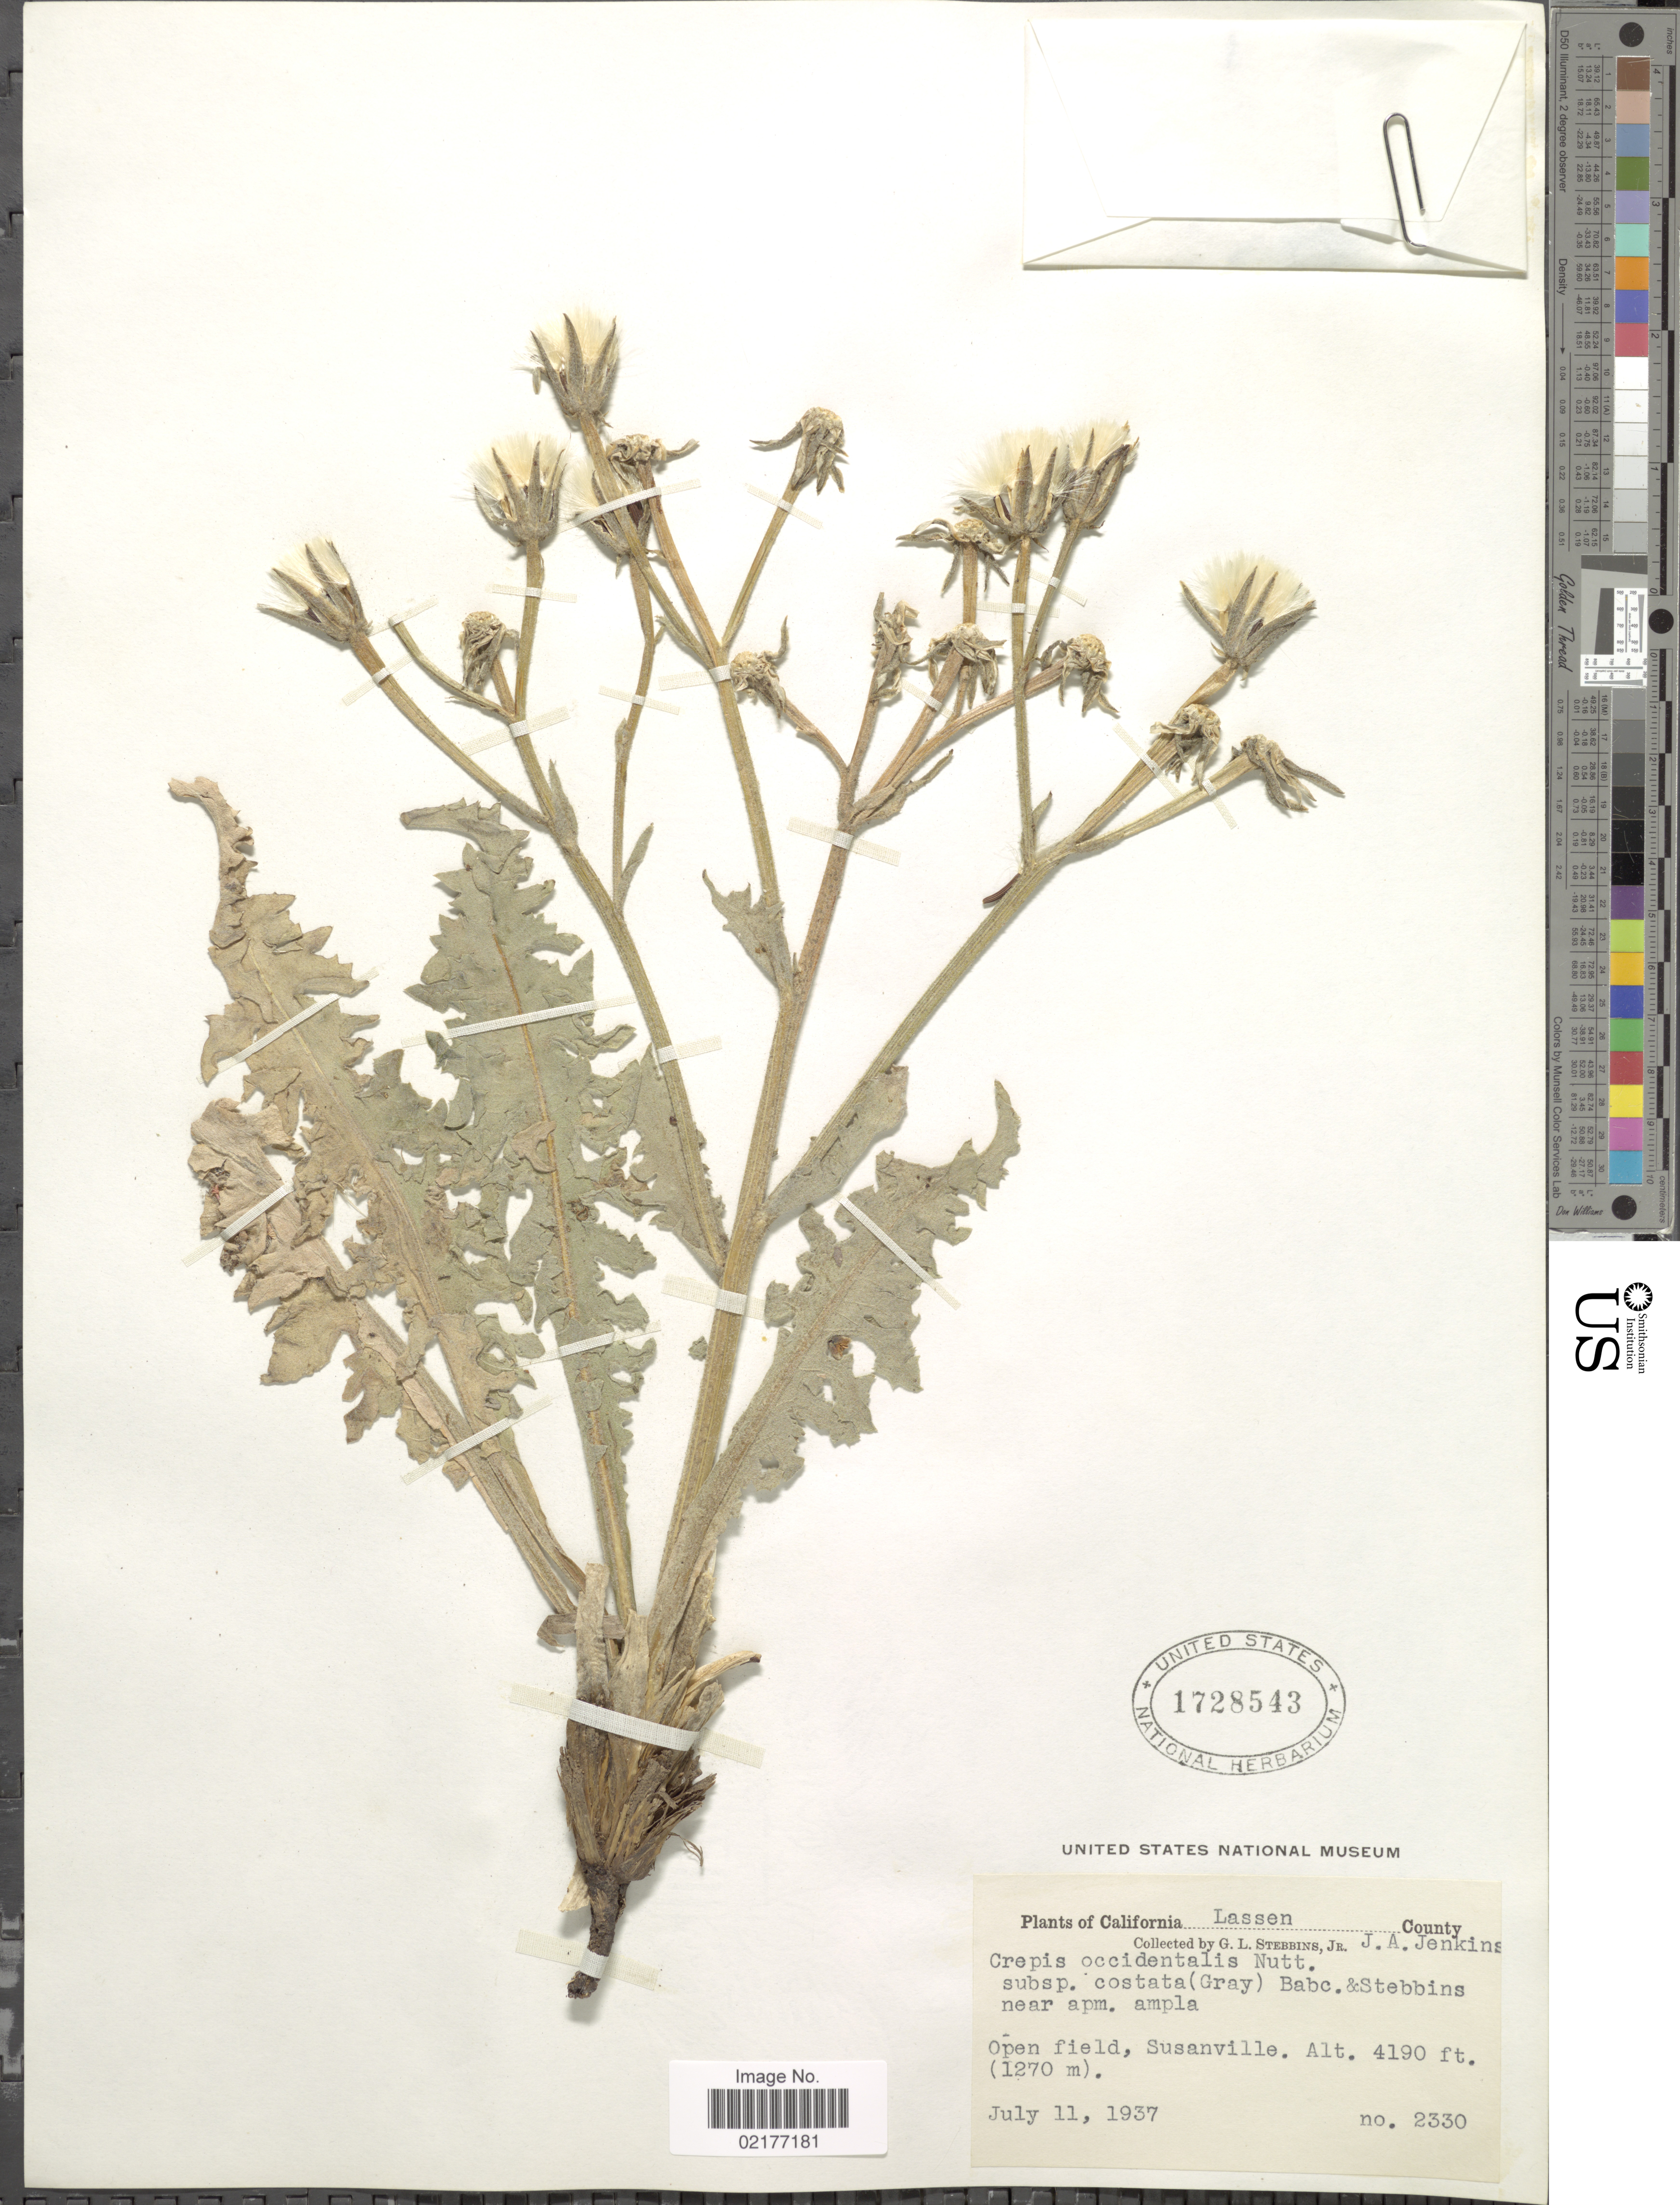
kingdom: Plantae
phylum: Tracheophyta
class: Magnoliopsida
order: Asterales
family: Asteraceae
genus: Crepis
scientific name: Crepis occidentalis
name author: Nutt.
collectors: G. L. Stebbins & J. Jenkins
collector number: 2330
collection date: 1937-07-11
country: United States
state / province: California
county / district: Lassen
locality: Lassen County, Open field, Susanville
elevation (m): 1277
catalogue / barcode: US 1728543